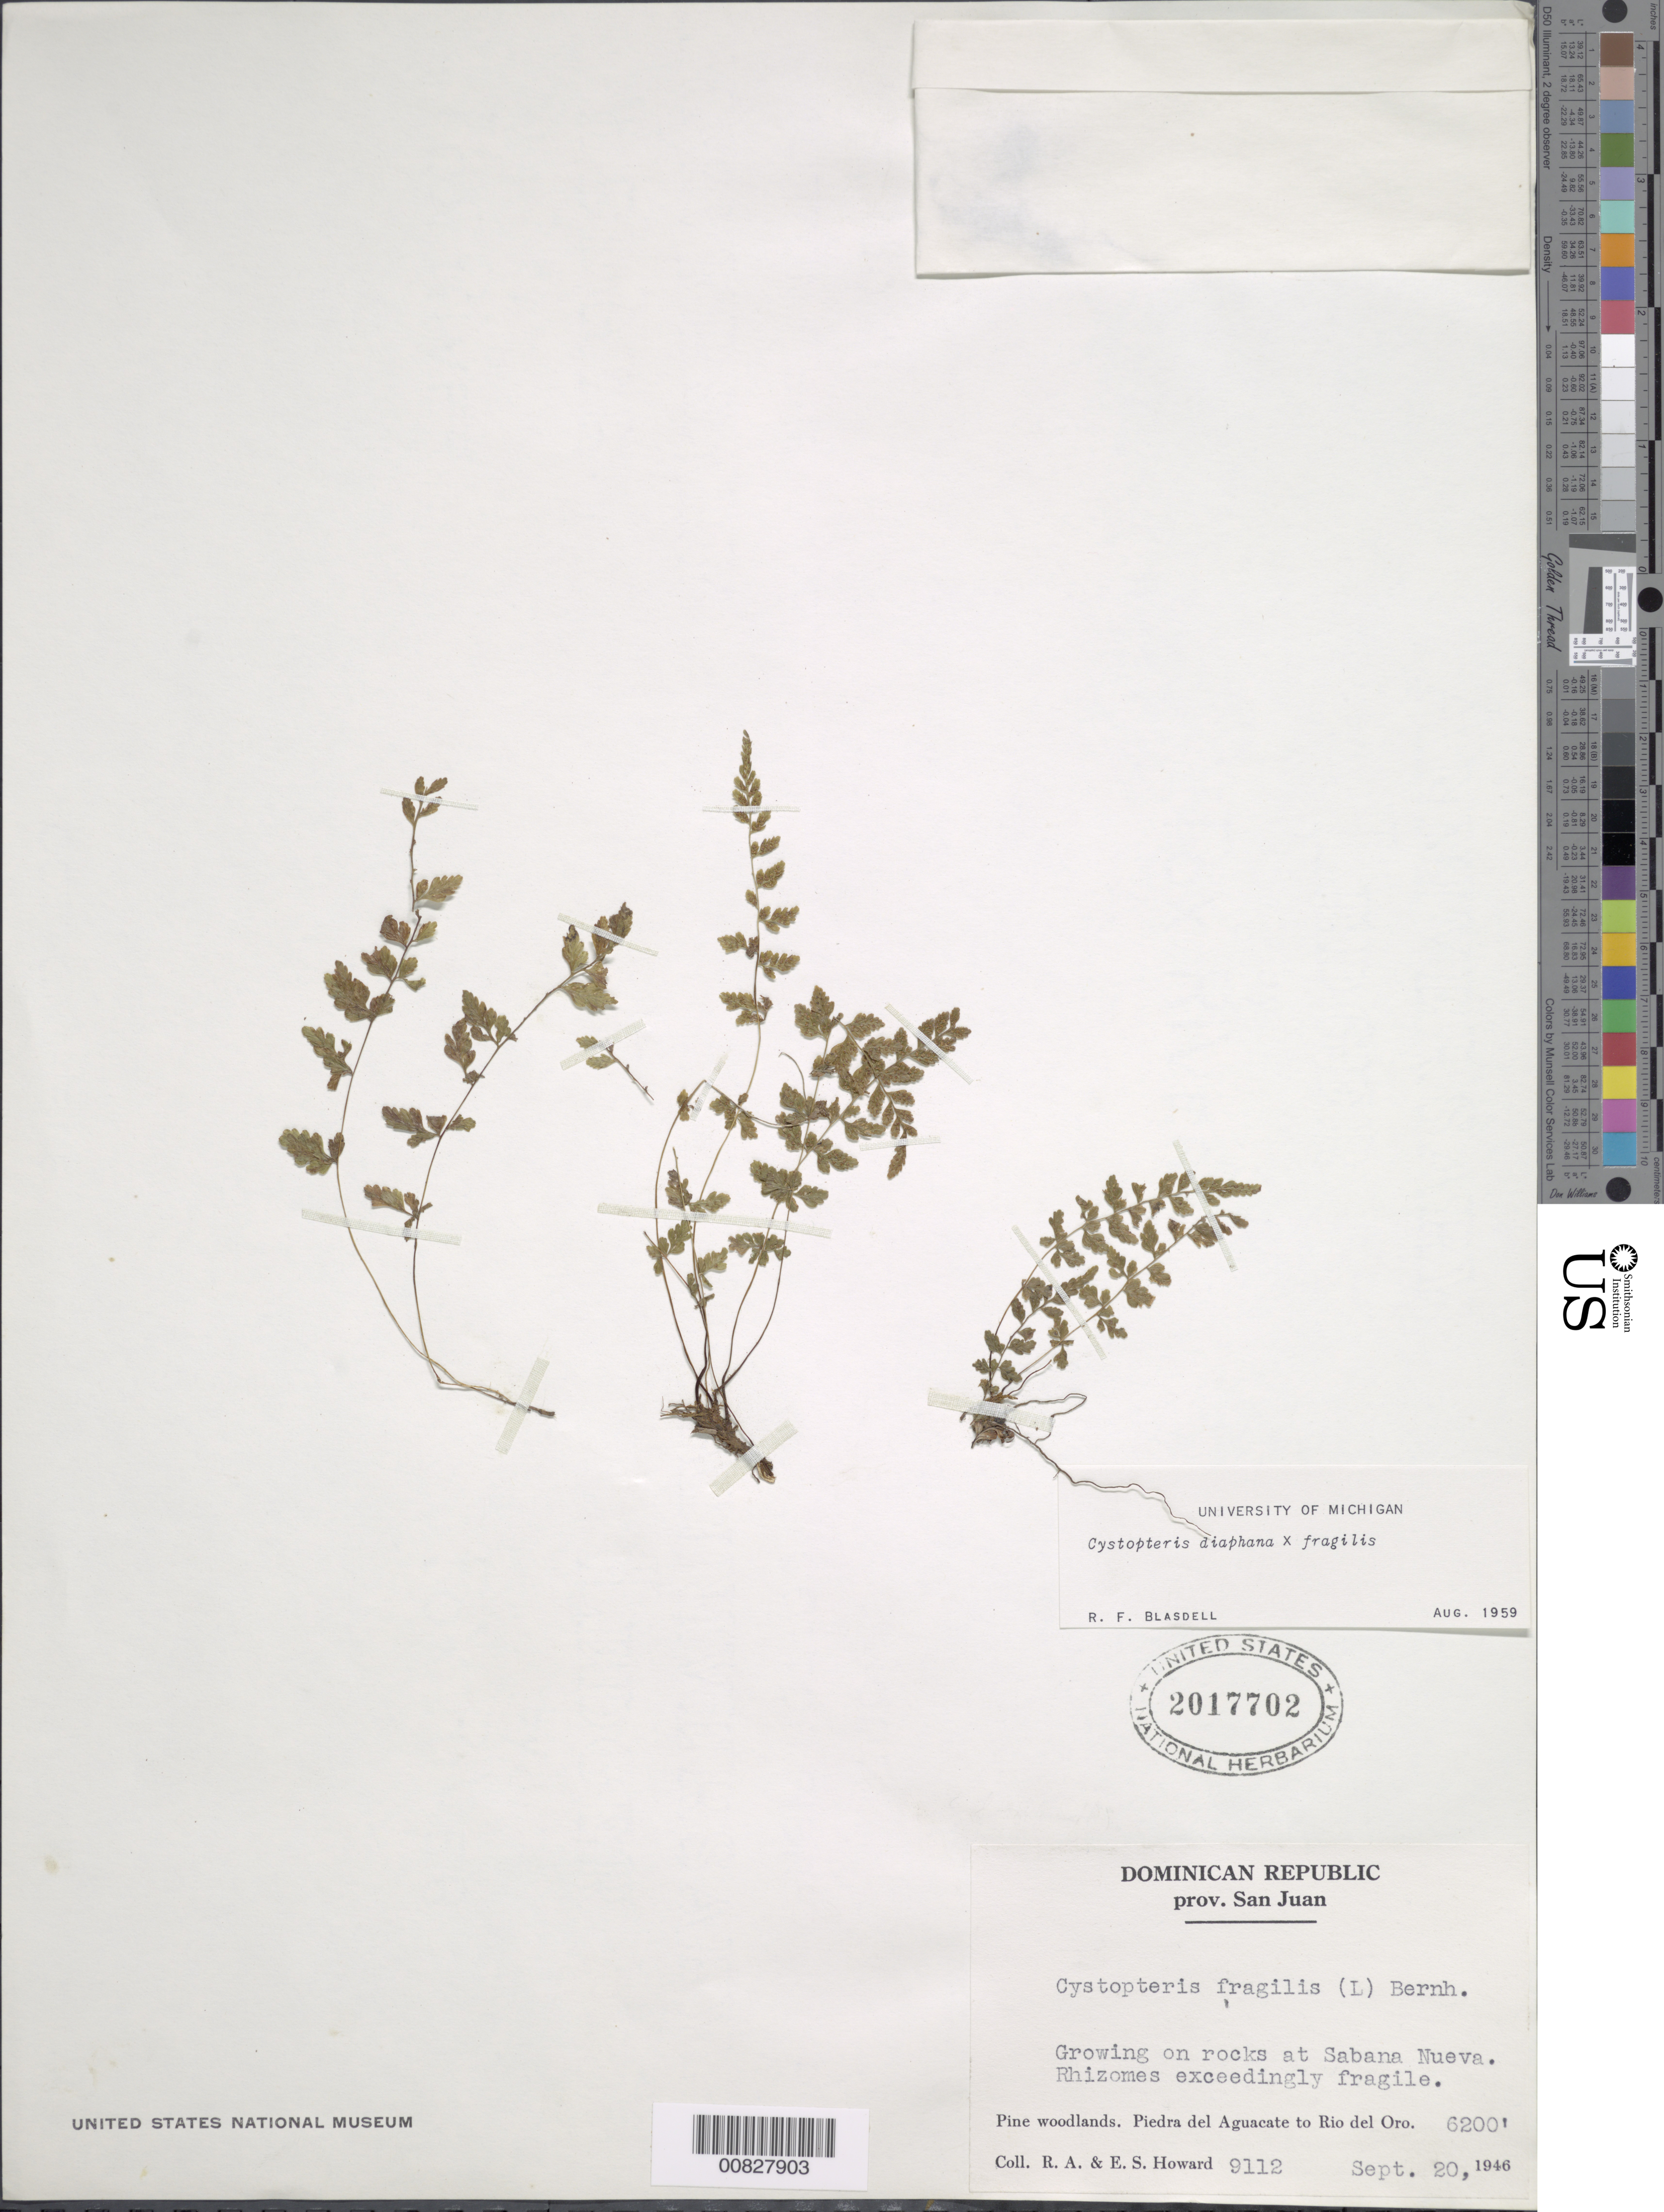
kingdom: Plantae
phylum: Tracheophyta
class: Polypodiopsida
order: Polypodiales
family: Cystopteridaceae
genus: Cystopteris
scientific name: Cystopteris diaphana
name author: (Bory) Blasdell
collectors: R. A. Howard & E. S. Howard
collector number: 9112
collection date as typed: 20 Sep 1946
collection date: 1946-09-20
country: Dominican Republic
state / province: San Juan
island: Hispaniola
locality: Piedra del Aguacate to Río del Oro, Sabana Nueva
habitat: On rocks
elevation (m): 1890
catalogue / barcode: US 2017702